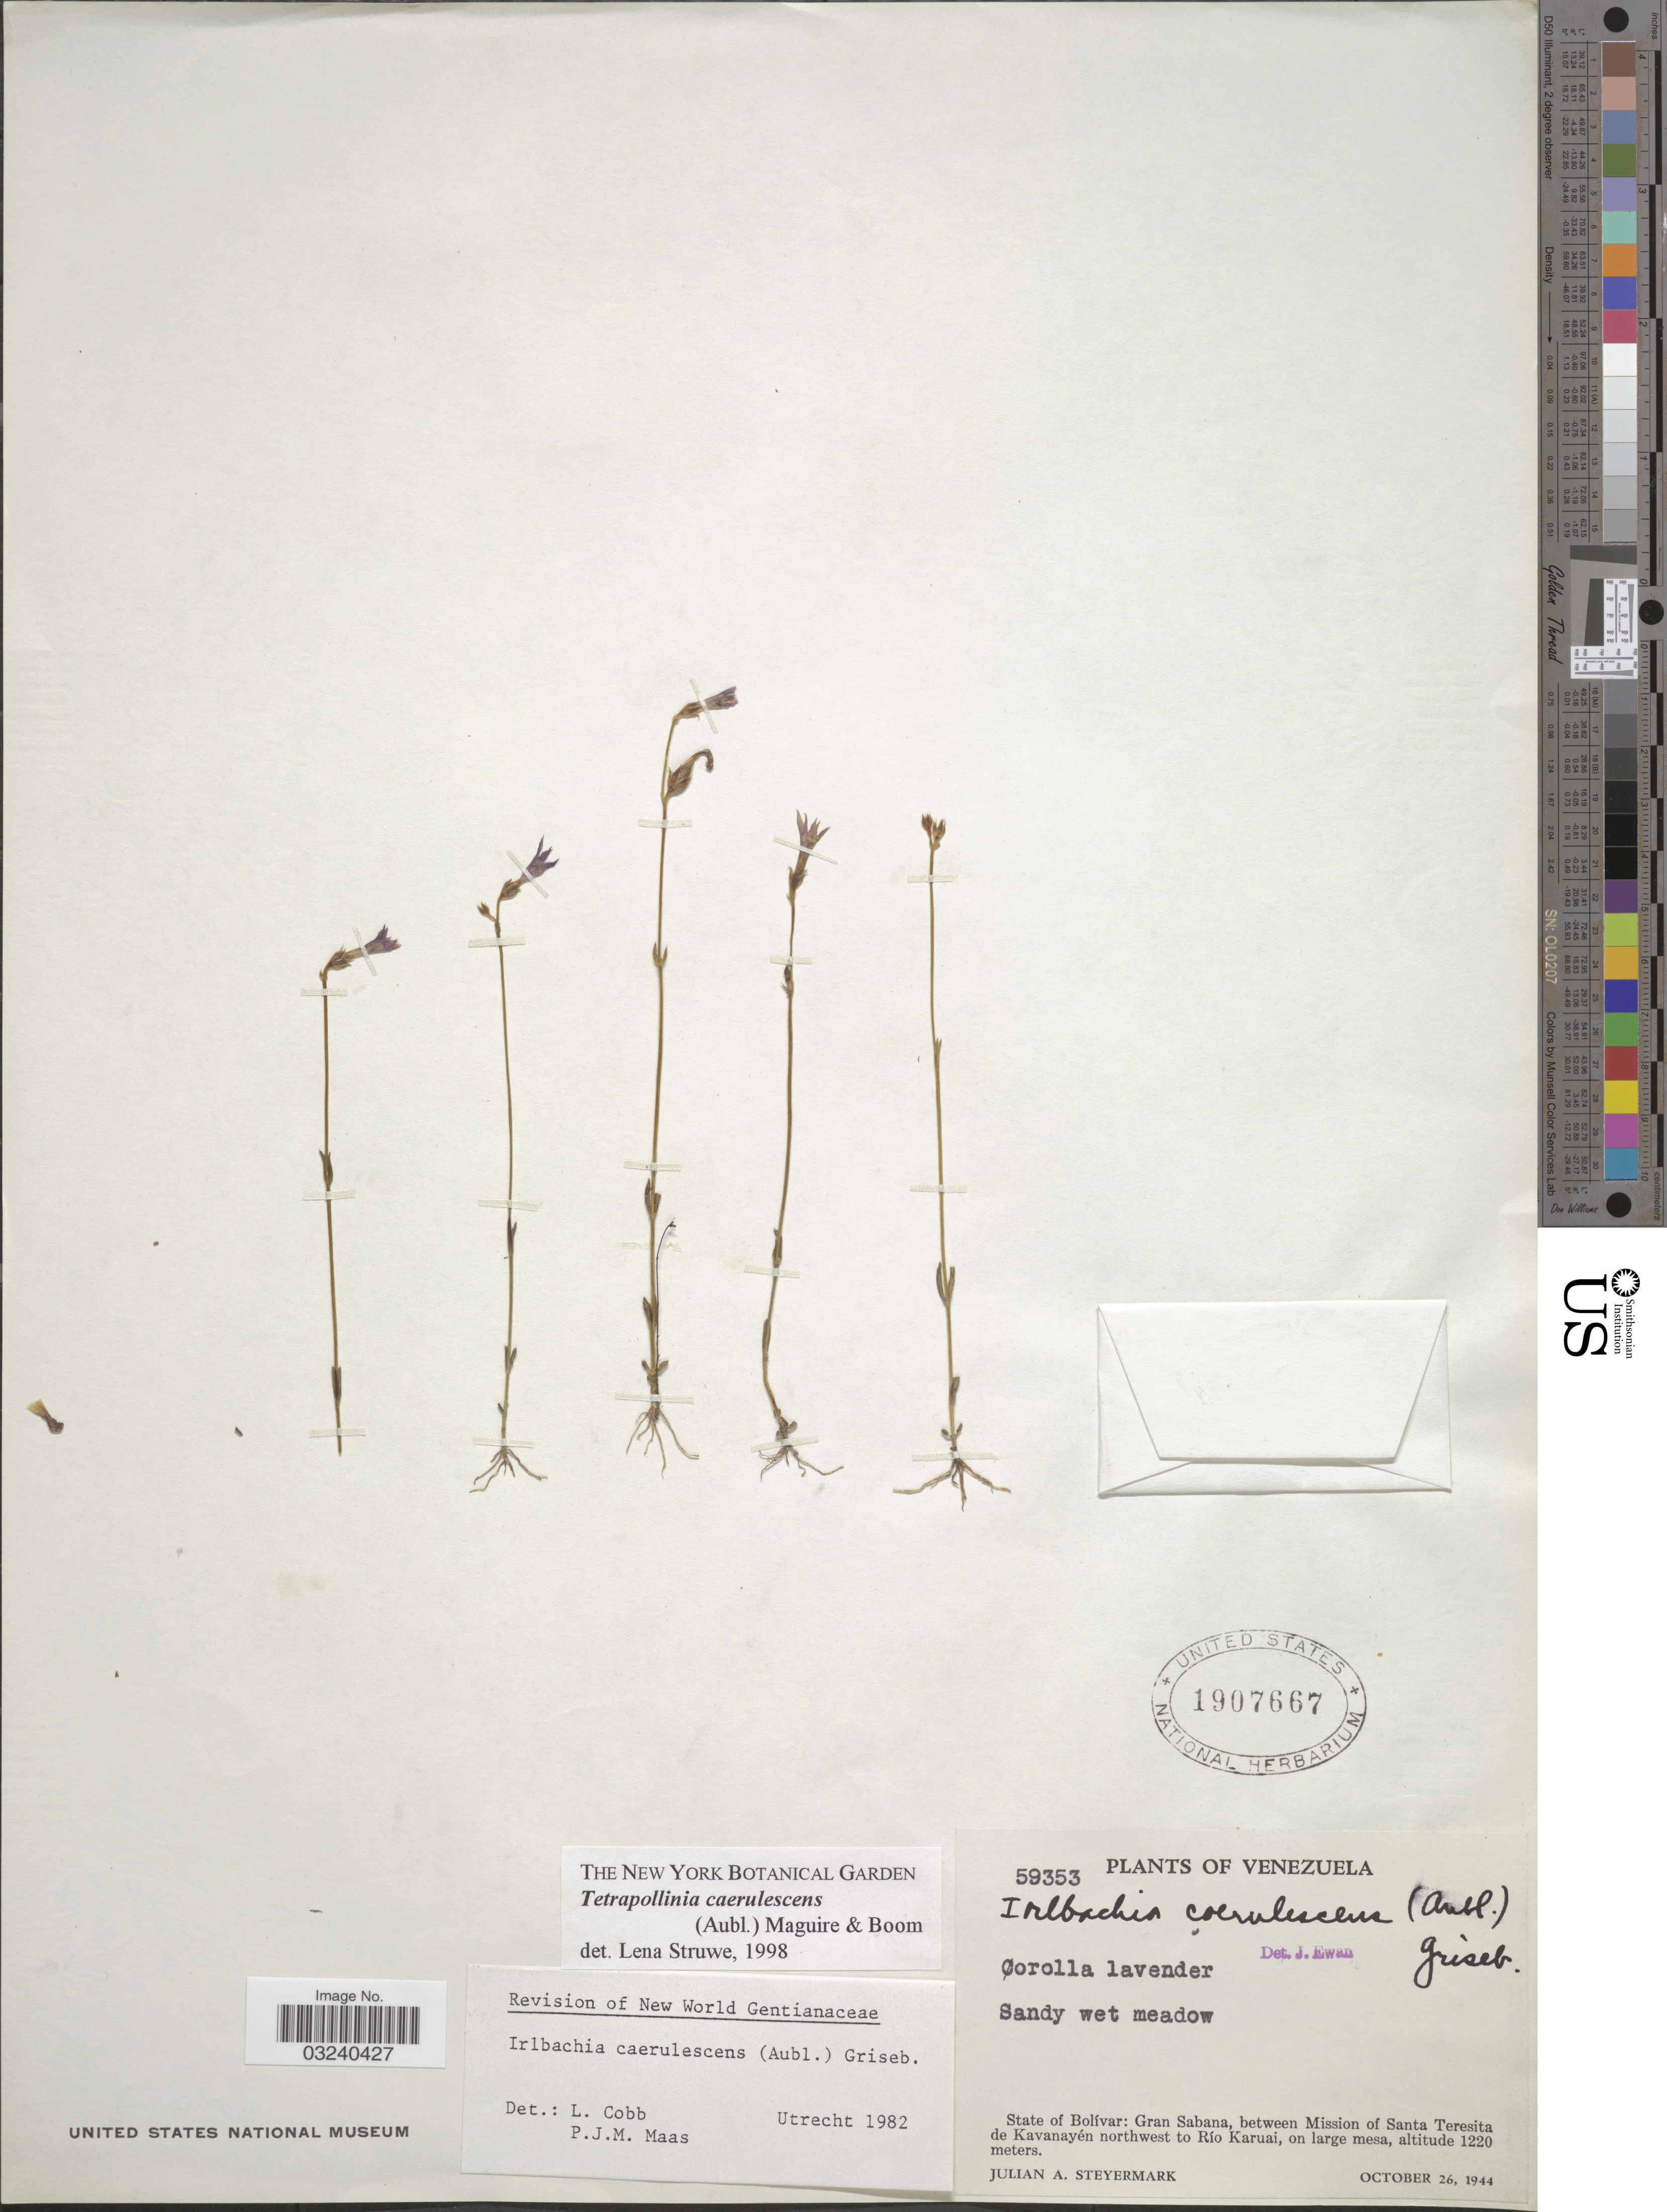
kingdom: Plantae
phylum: Tracheophyta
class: Magnoliopsida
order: Gentianales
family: Gentianaceae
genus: Tetrapollinia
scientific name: Tetrapollinia caerulescens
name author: (Aubl.) Maguire & B.M. Boom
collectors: J. Steyermark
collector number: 59353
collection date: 1944-10-26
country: Venezuela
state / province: Bolivar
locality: Gran Sabana, between Mission of Santa Teresita de Kavanayén northwest to Río Karuai, on large mesa.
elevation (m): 1220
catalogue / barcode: US 1907667